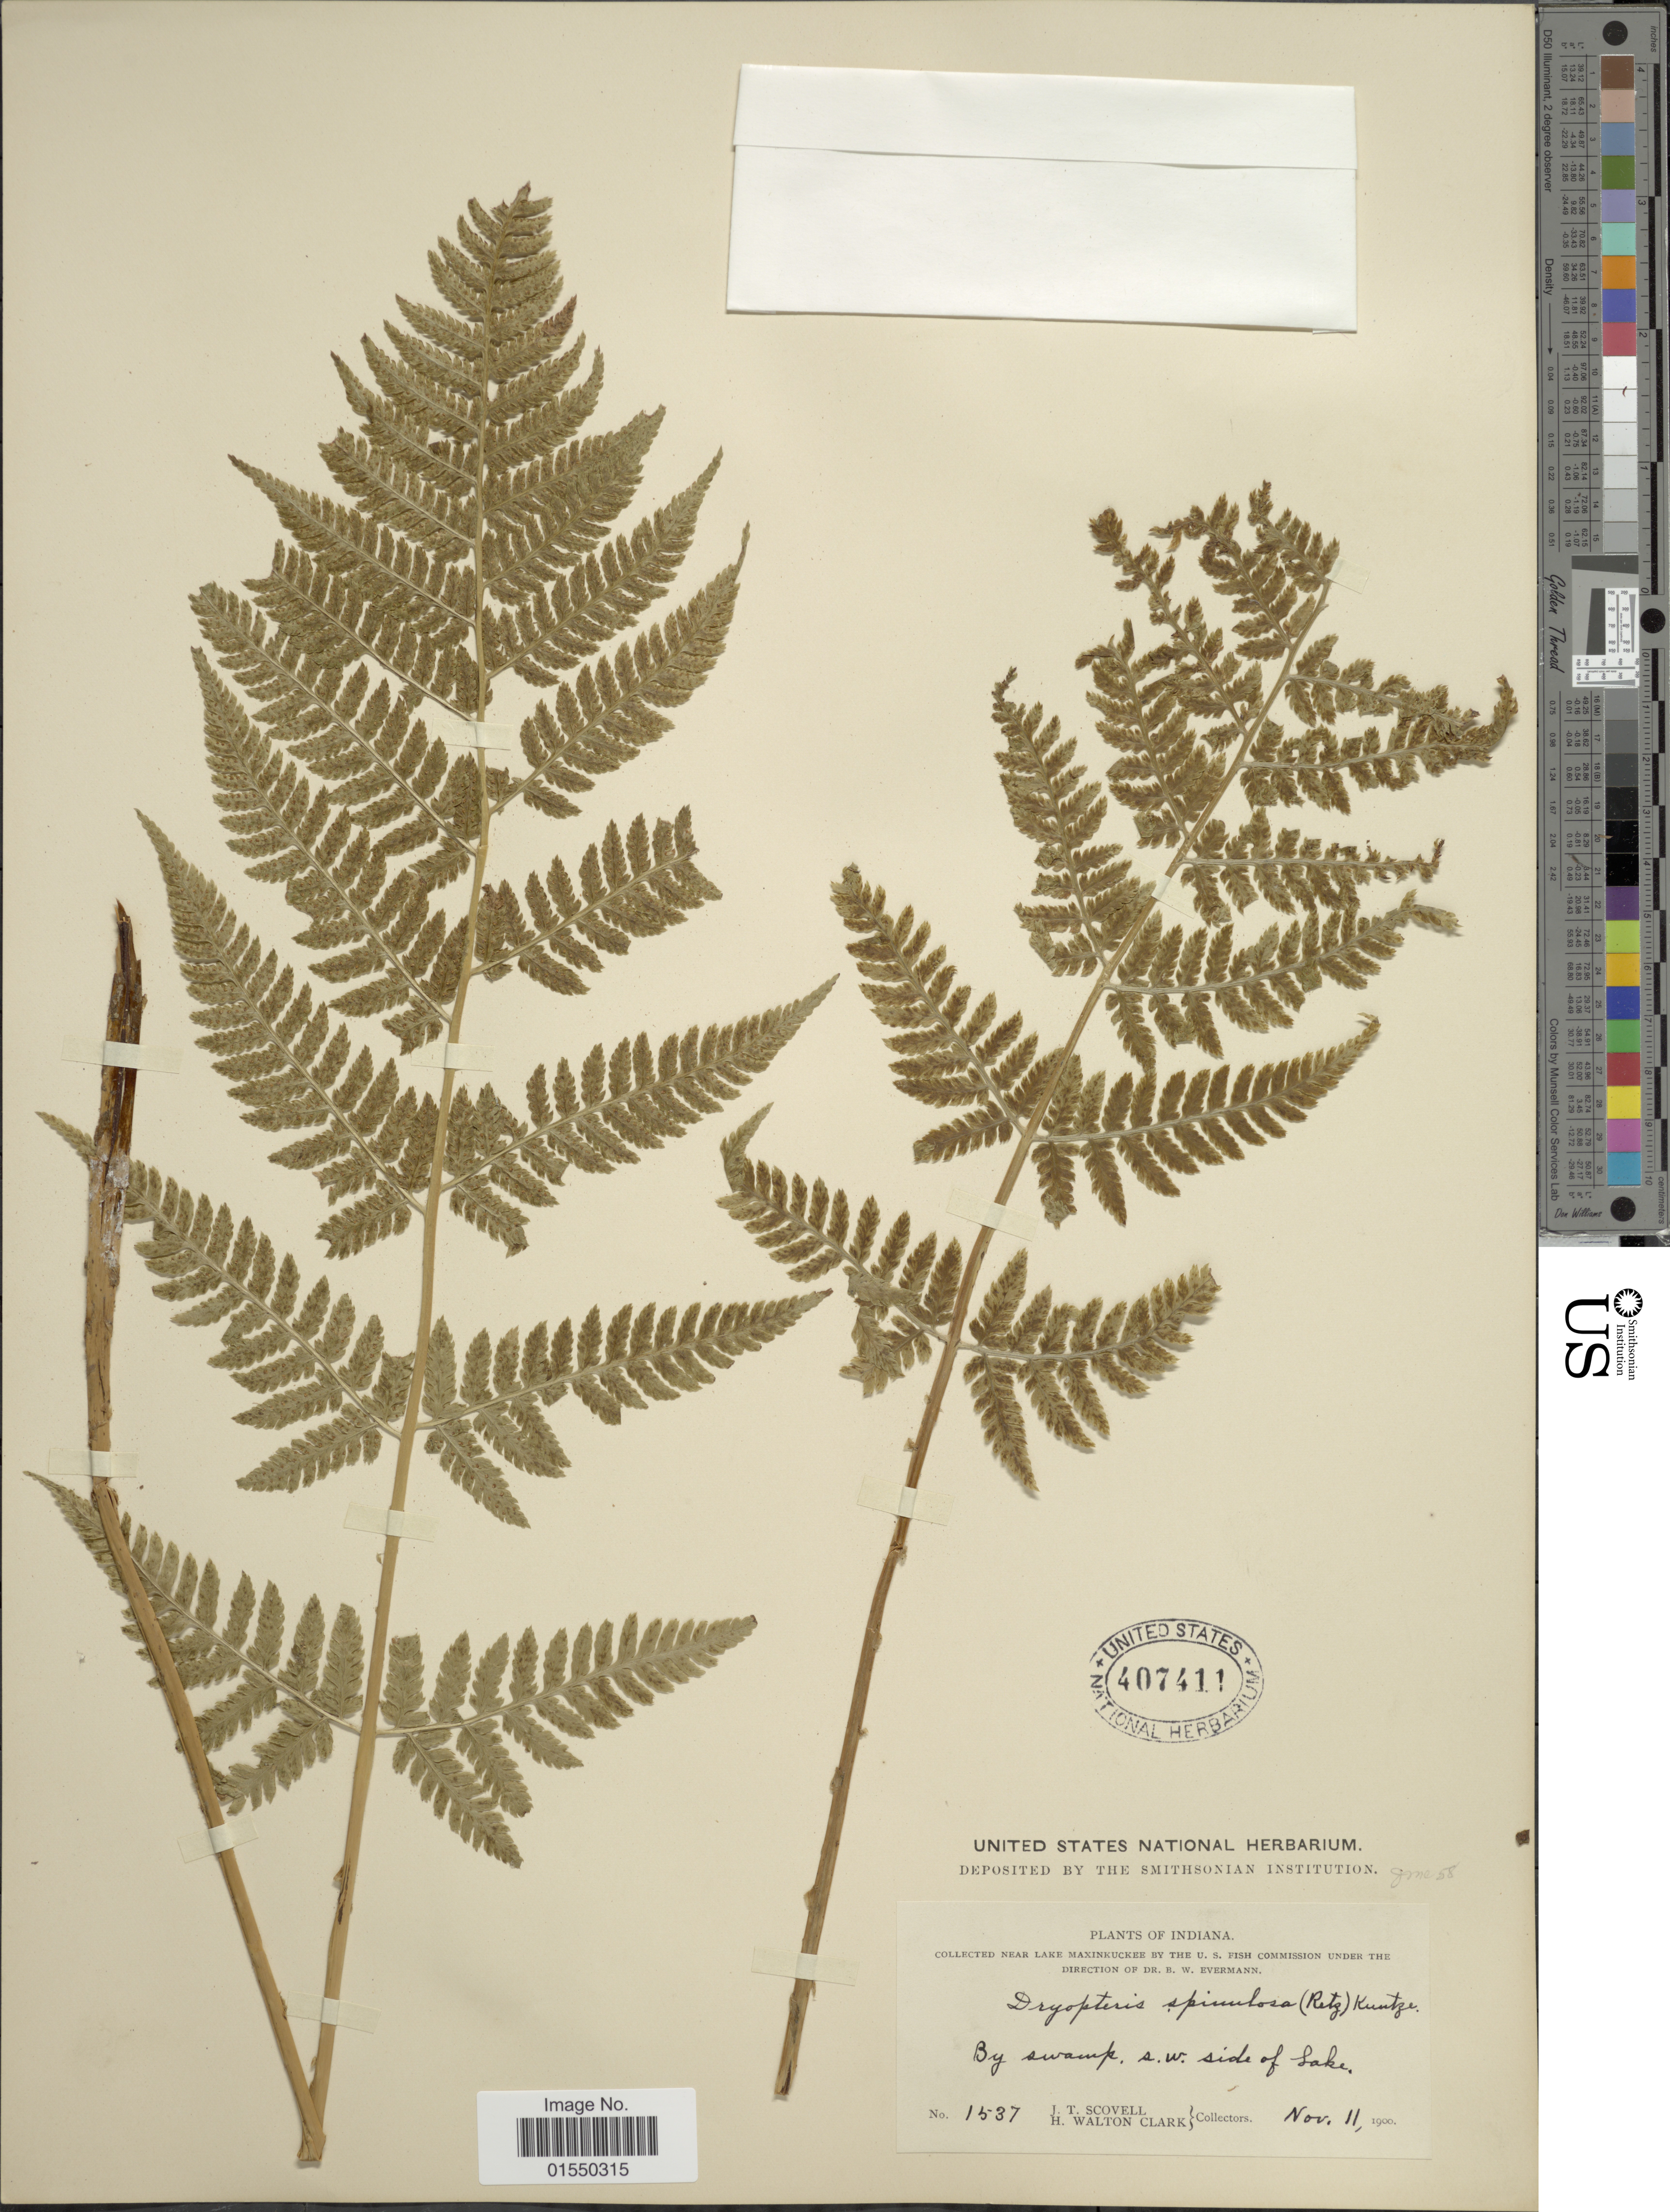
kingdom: Plantae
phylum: Tracheophyta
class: Polypodiopsida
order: Polypodiales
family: Dryopteridaceae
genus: Dryopteris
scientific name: Dryopteris carthusiana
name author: (Villars) H.P. Fuchs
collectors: J. T. Scovell & H. W. Clark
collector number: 1537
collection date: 1900-11-11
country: United States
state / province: Indiana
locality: Near Lake Maxinkuckee, s.w. side of Lake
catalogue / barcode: US 407411